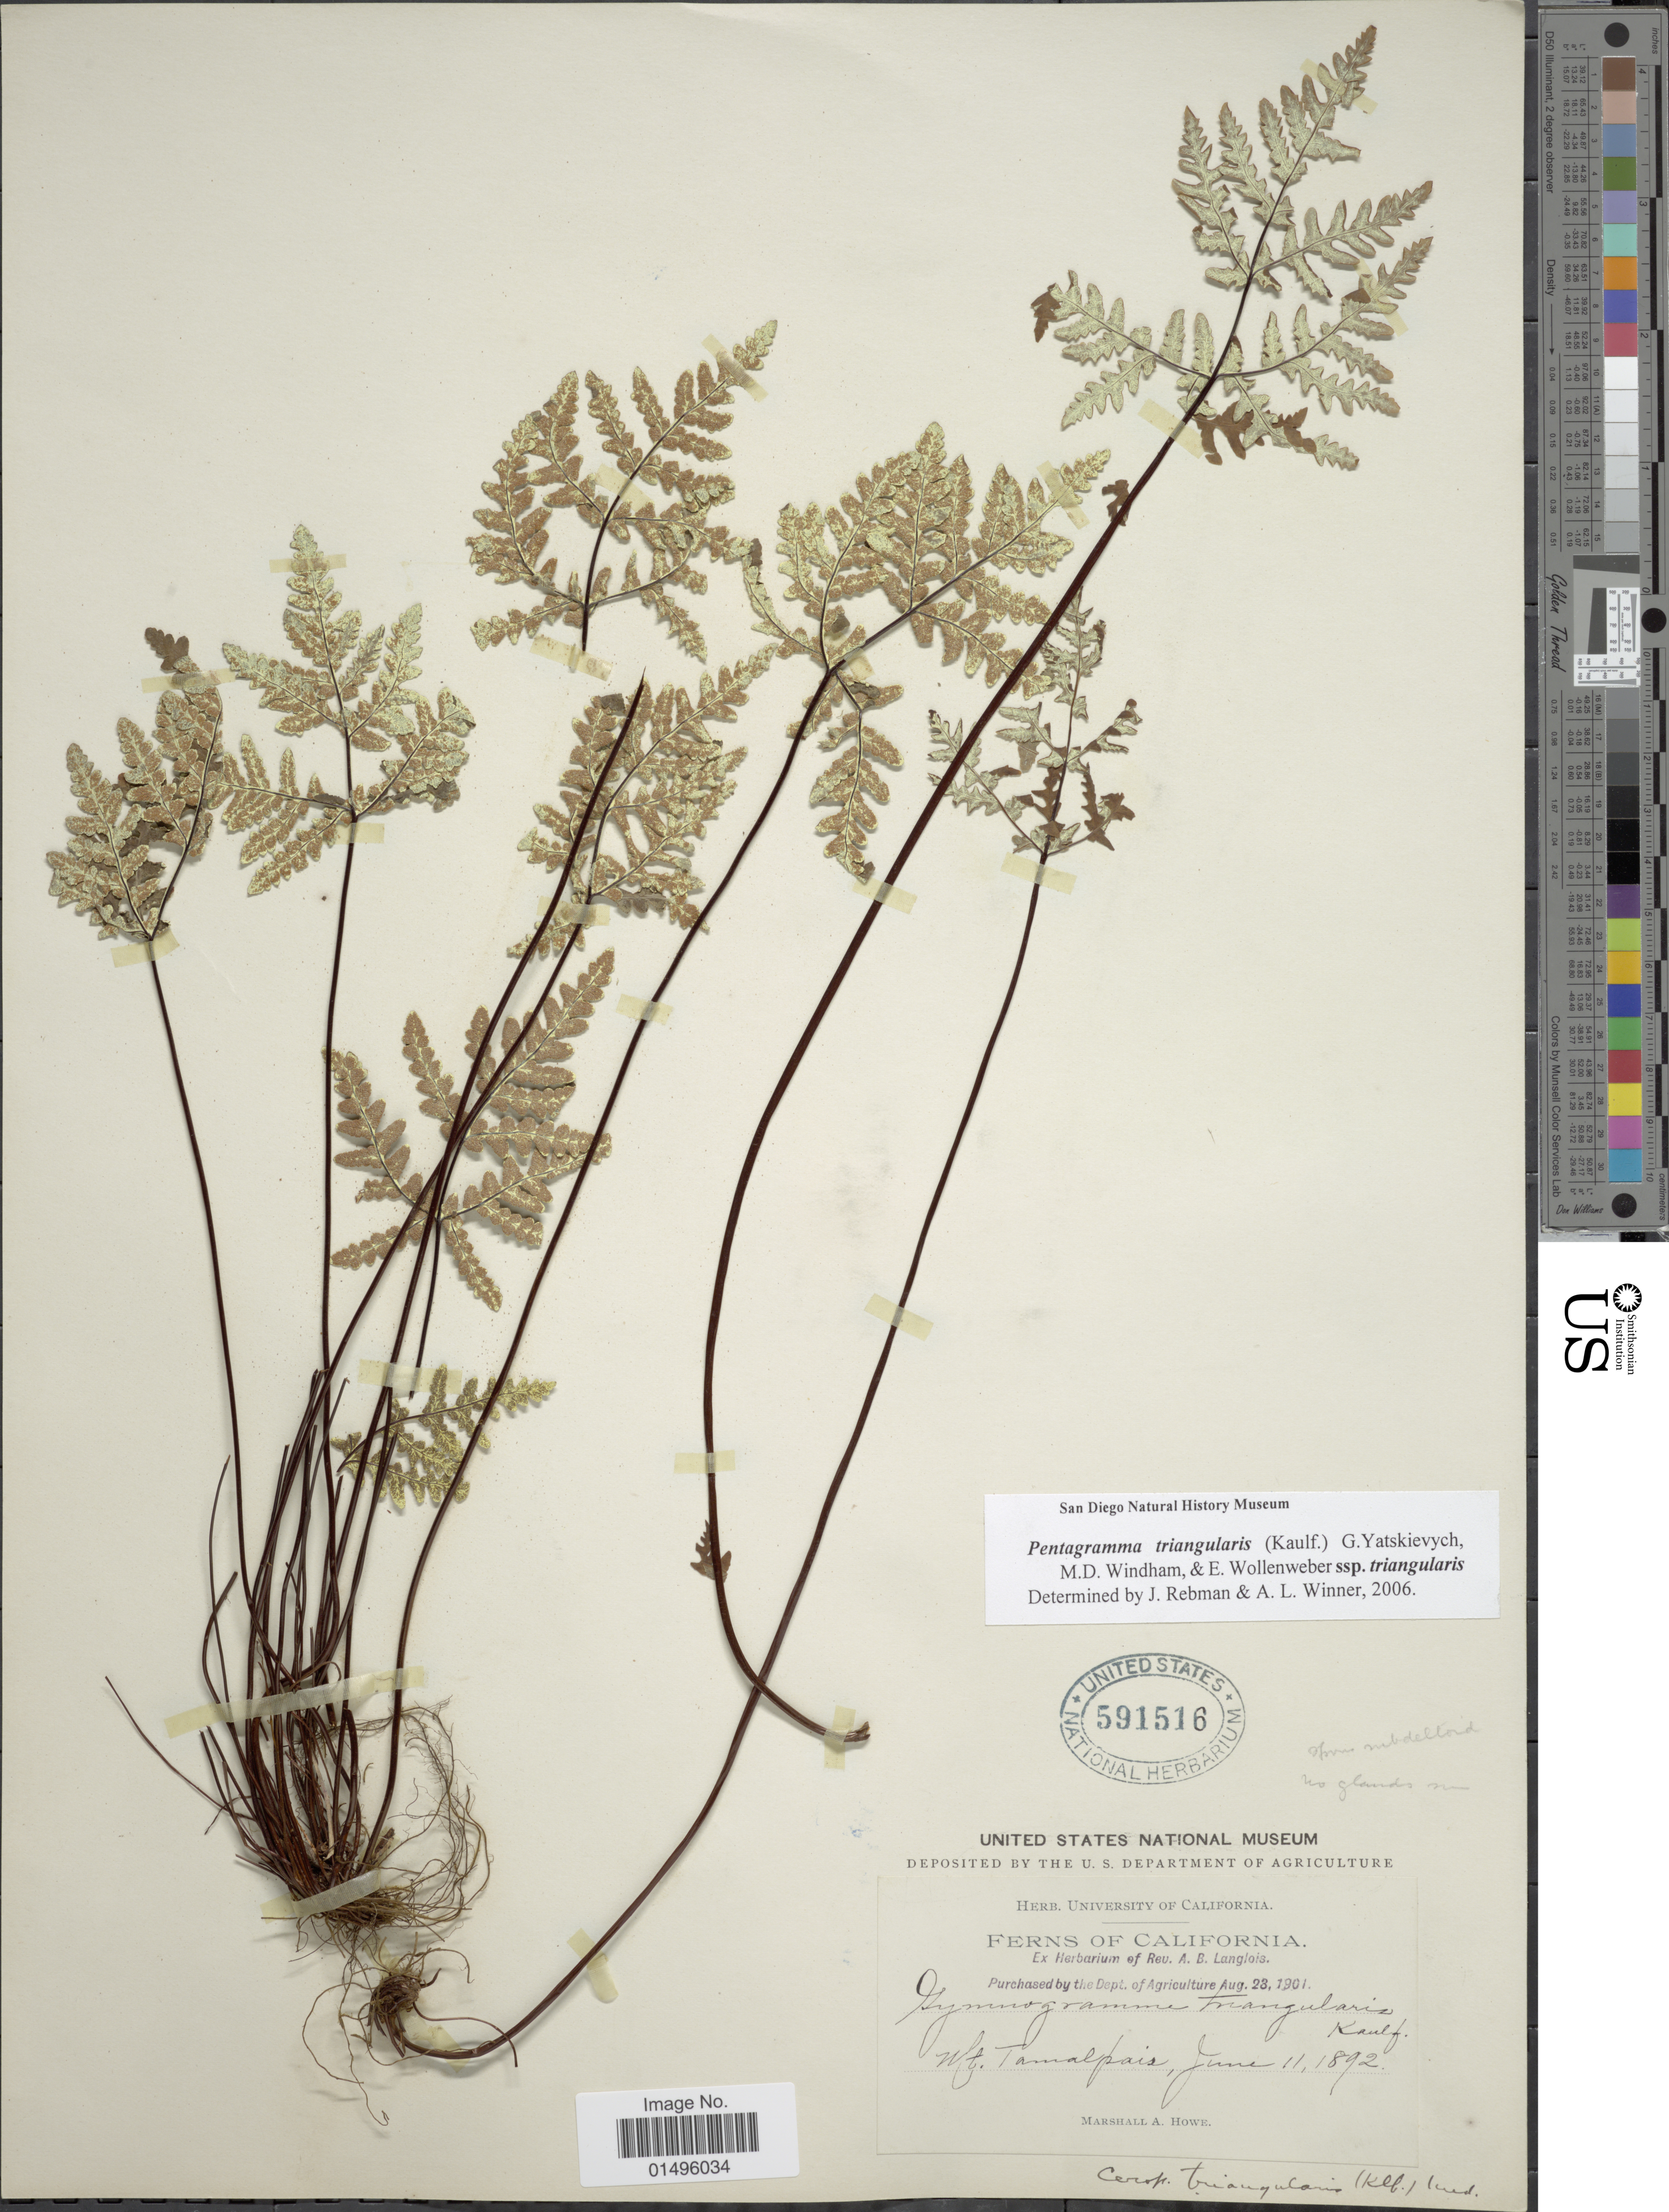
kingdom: Plantae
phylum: Tracheophyta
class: Polypodiopsida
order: Polypodiales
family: Pteridaceae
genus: Pentagramma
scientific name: Pentagramma triangularis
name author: (Kaulf.) Yatsk. et al.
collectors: M. A. Howe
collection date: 1892-06-11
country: United States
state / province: California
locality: California, Mt Tamalpais.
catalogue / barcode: US 591516